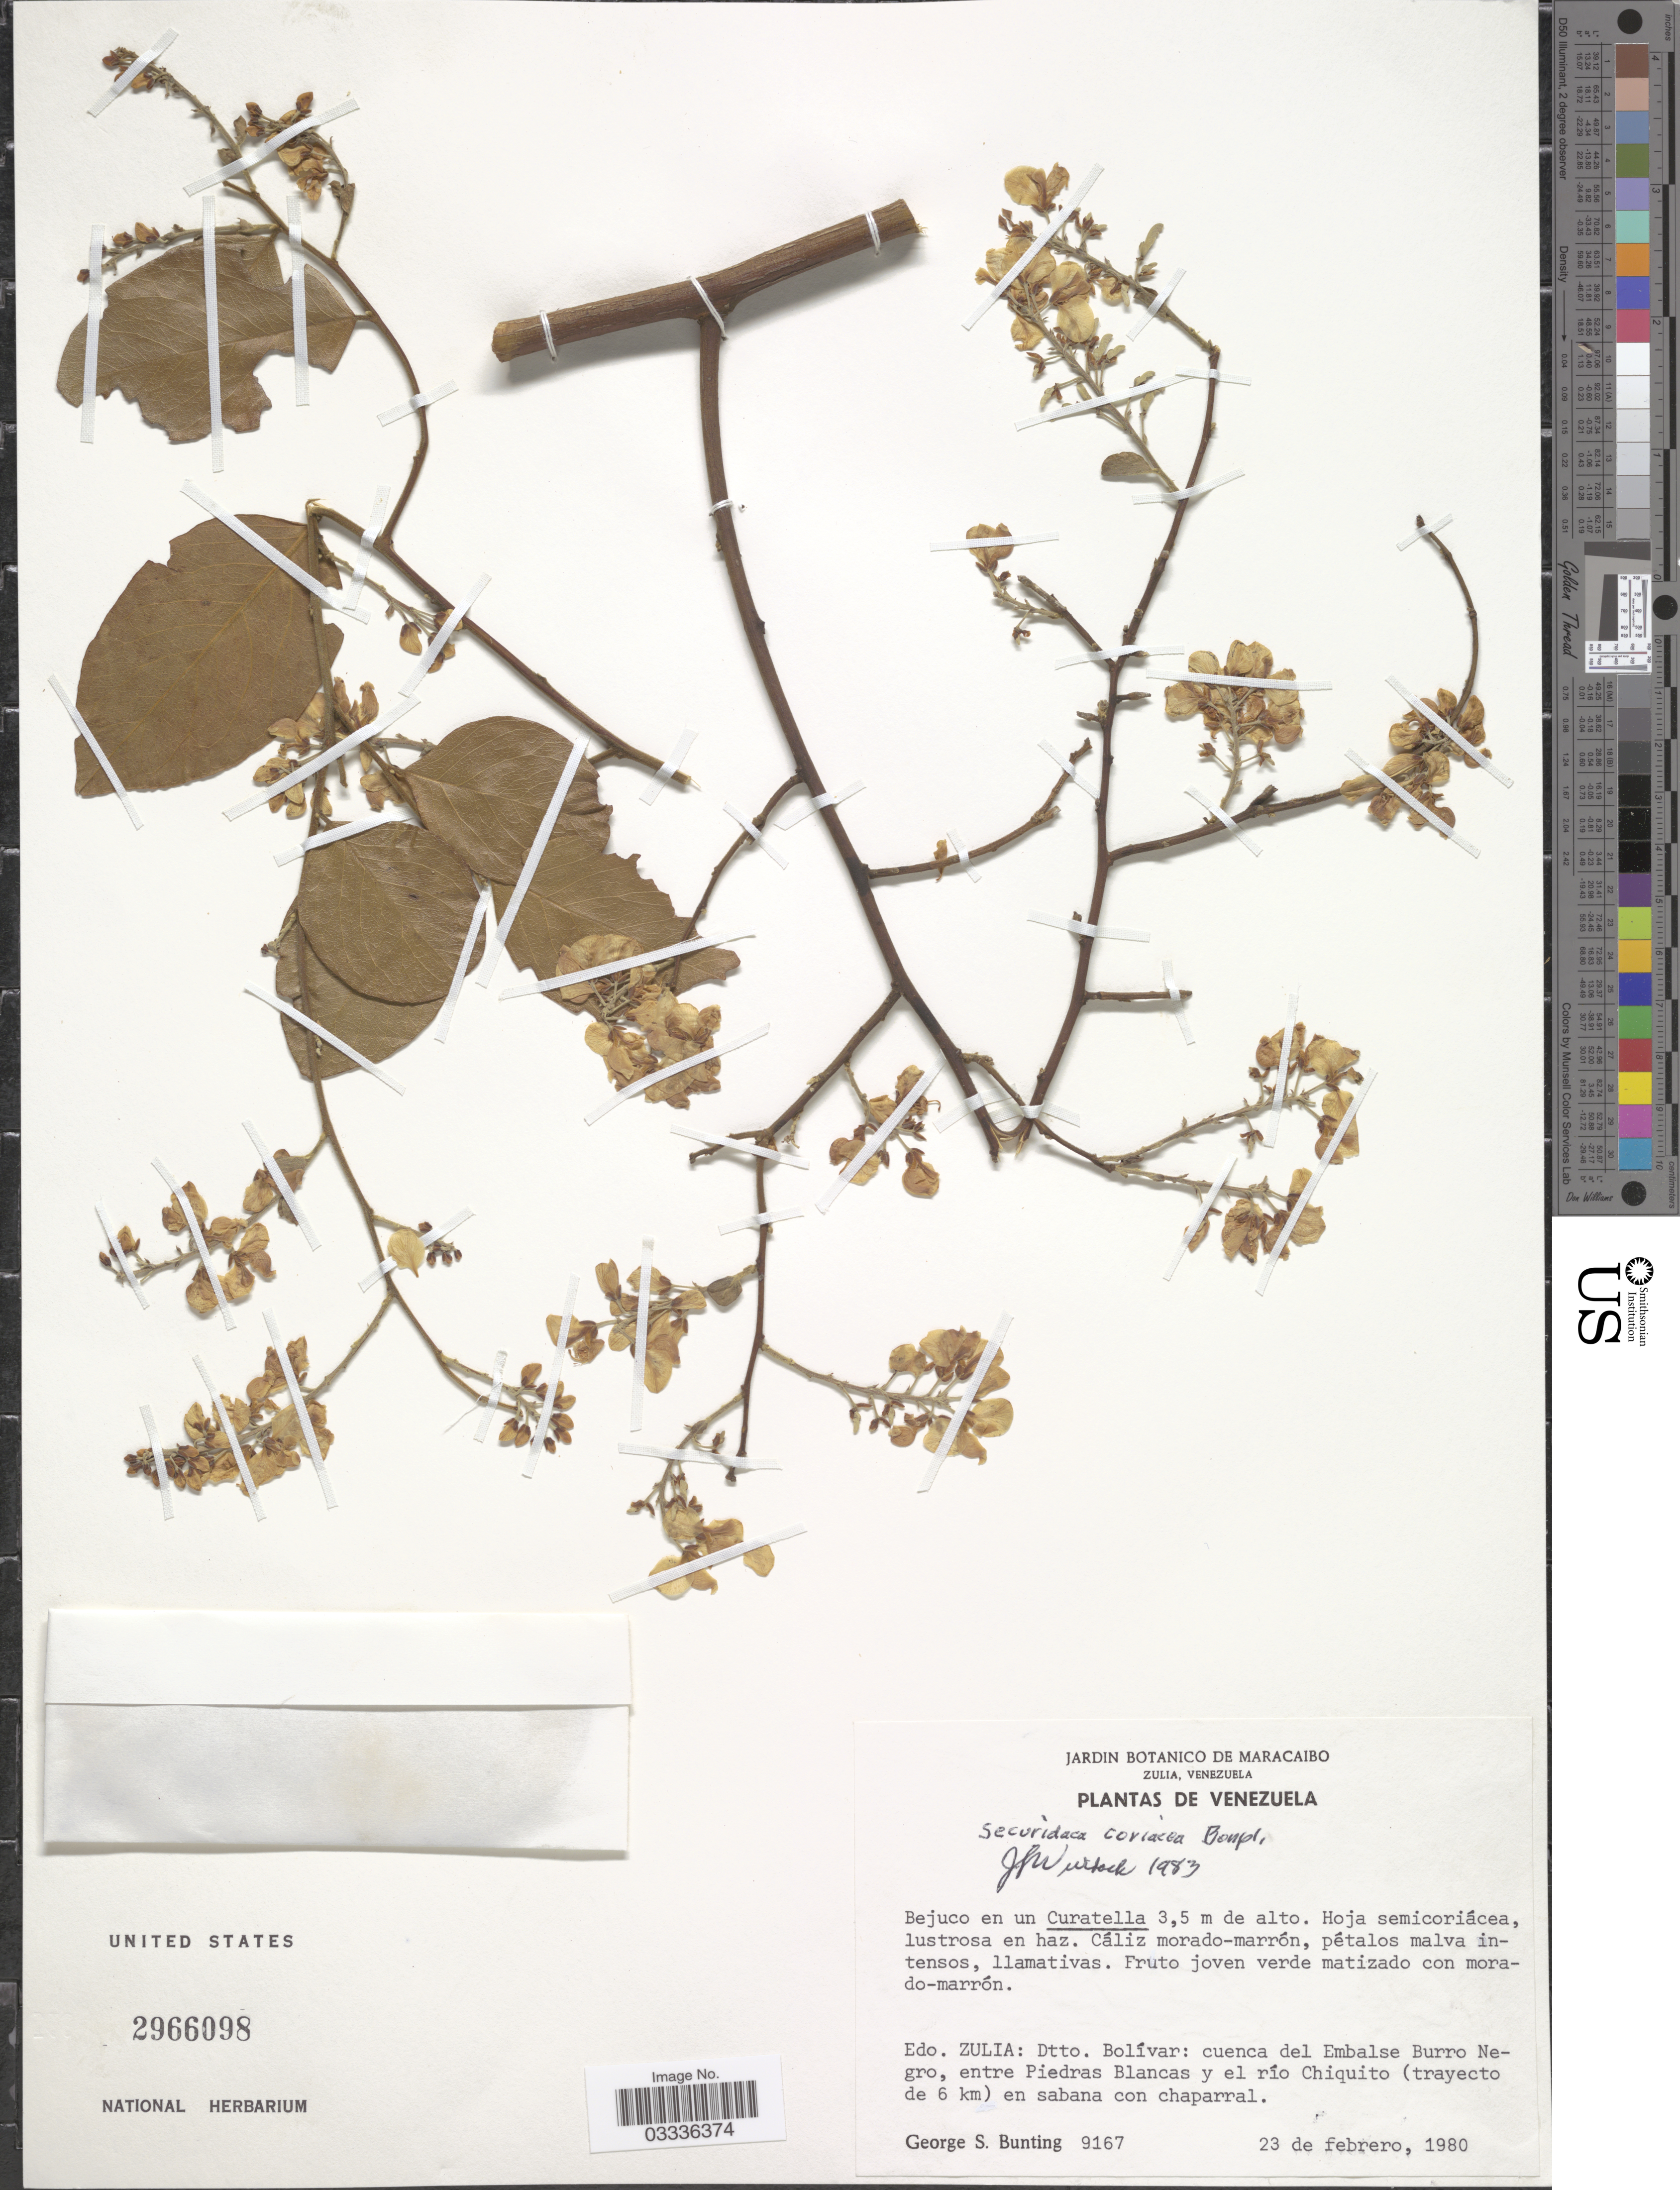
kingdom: Plantae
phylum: Tracheophyta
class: Magnoliopsida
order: Fabales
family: Polygalaceae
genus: Securidaca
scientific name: Securidaca coriacea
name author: Bonpl. ex Steud.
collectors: G. S. Bunting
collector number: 9167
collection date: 1980-02-23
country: Venezuela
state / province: Zulia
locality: Dtto. Bolívar : cuenca del Embalsa Burro Negro, entre Piedras Blancas y el río Chiquito (trayecto de 6 km) en sabana con chaparral.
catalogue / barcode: US 2966098